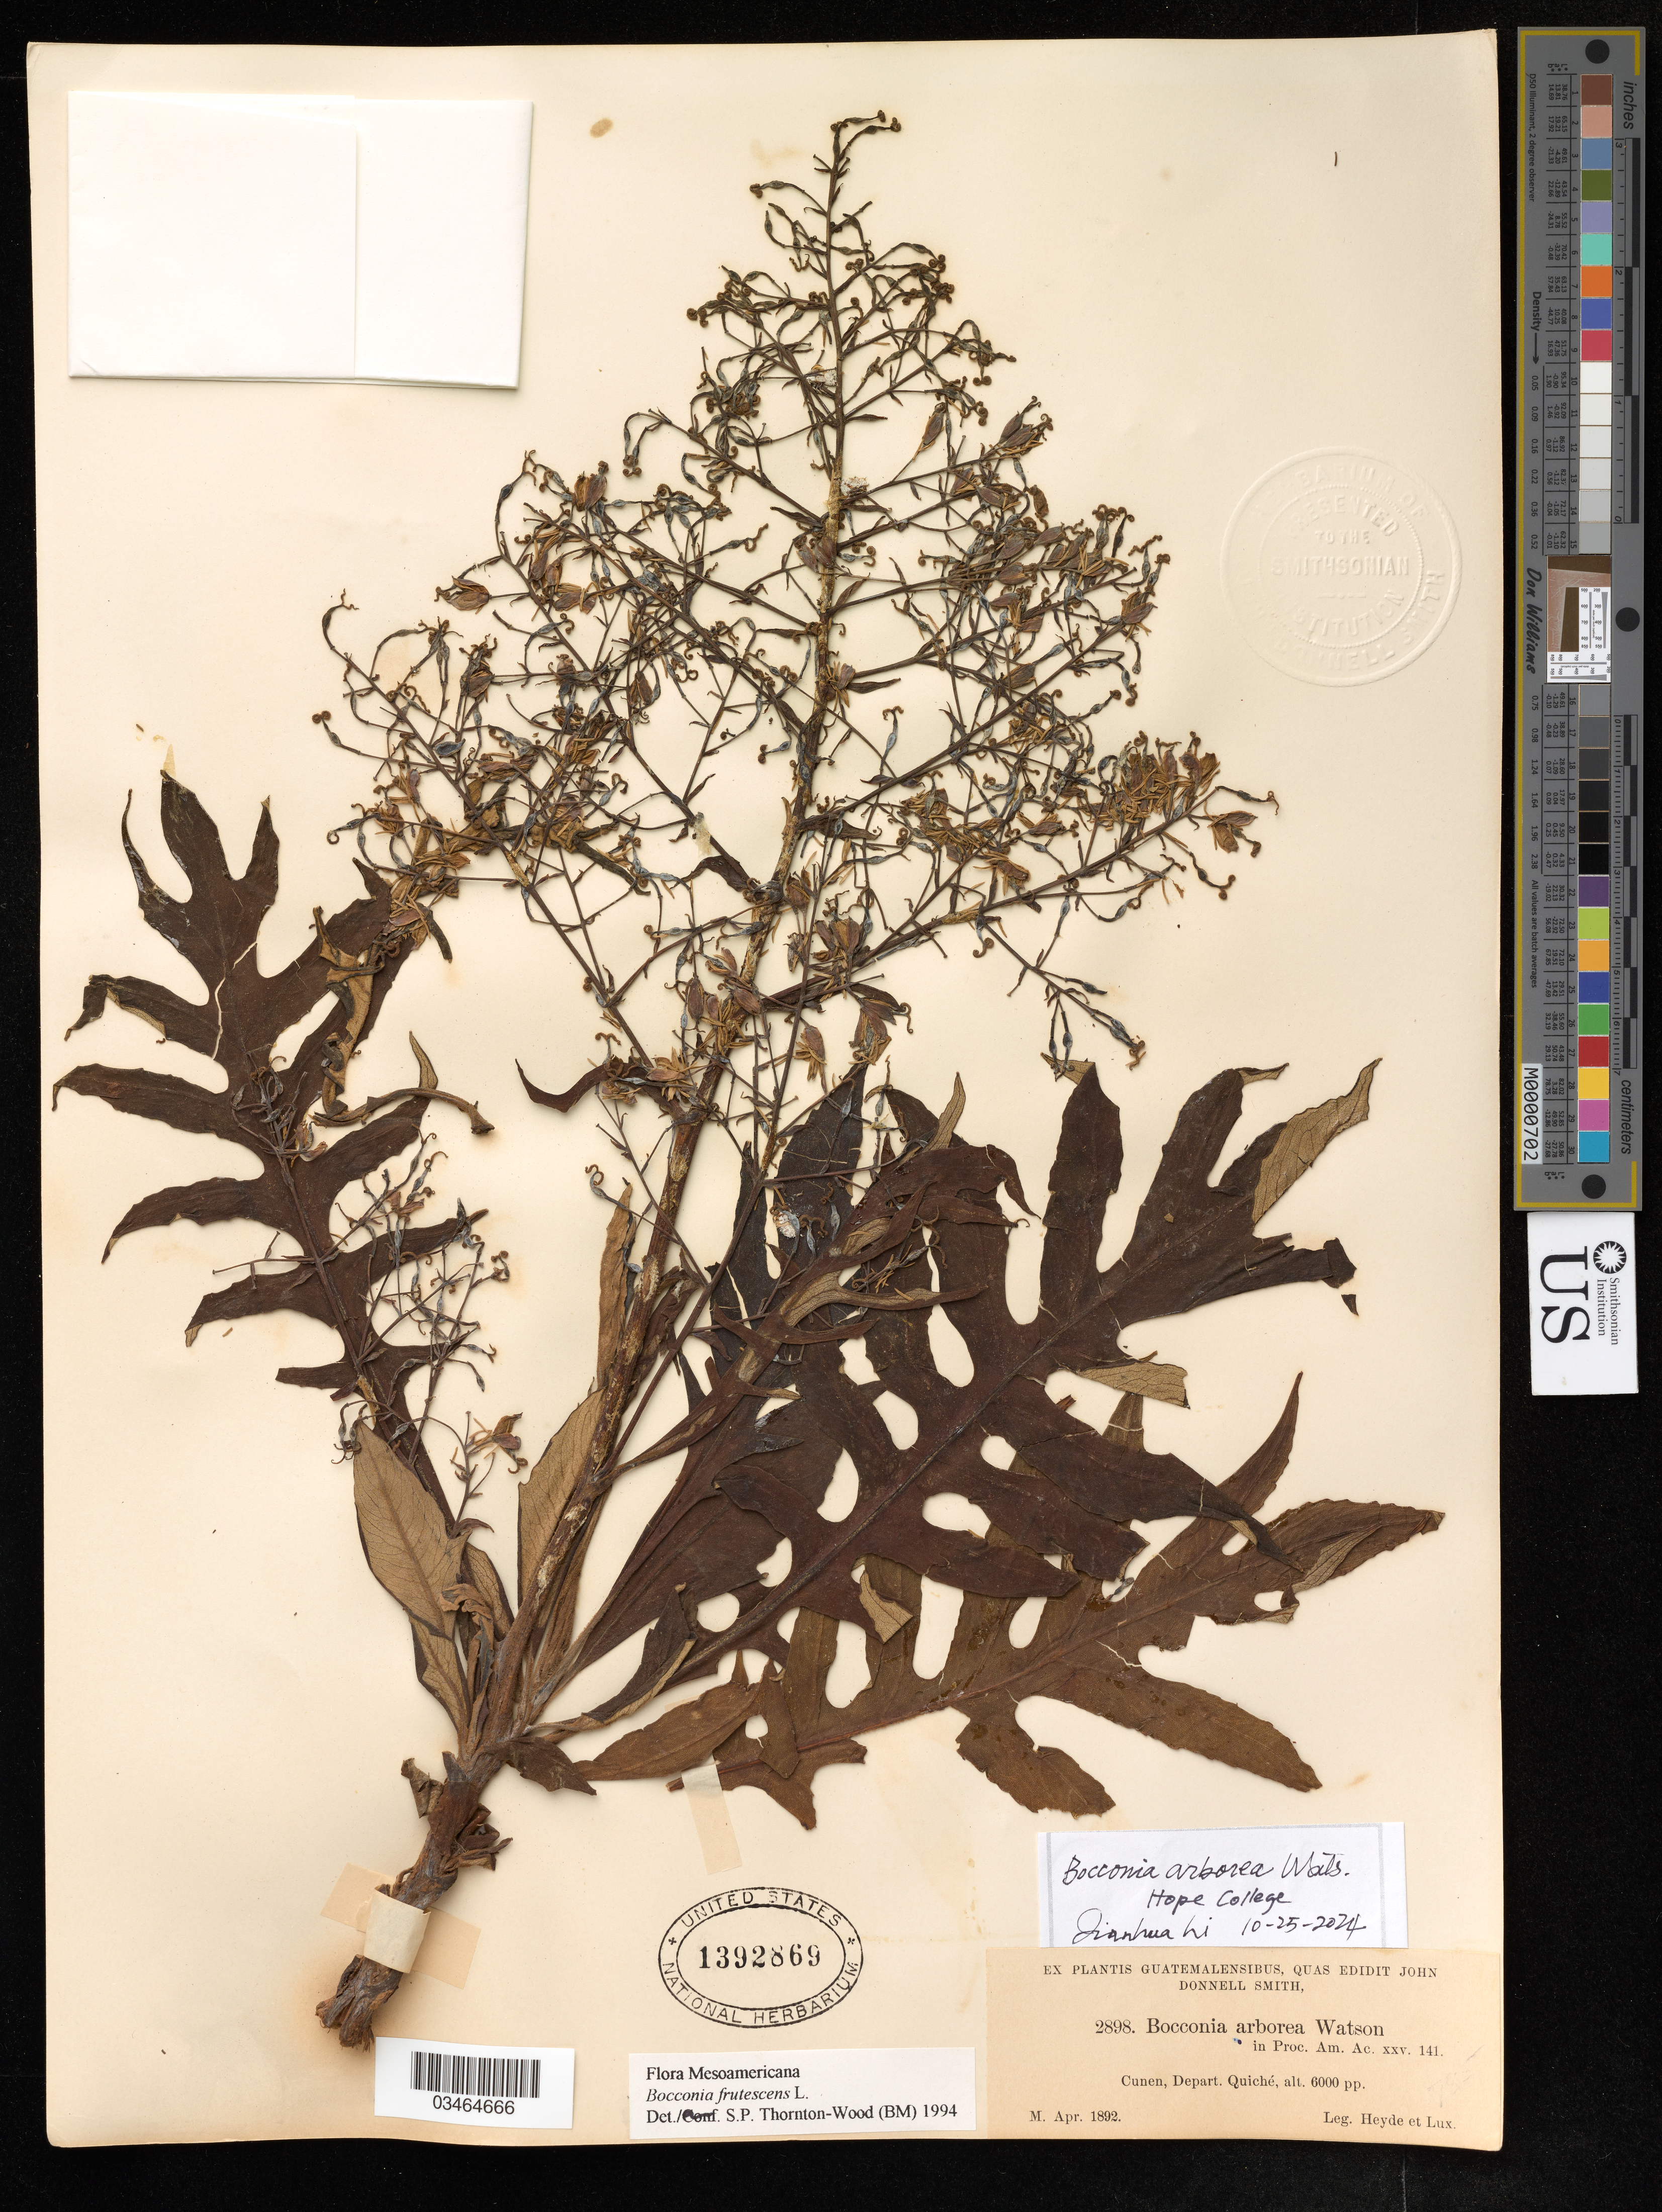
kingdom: Plantae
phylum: Tracheophyta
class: Magnoliopsida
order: Ranunculales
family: Papaveraceae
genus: Bocconia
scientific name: Bocconia arborea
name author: S. Watson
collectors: Heyde & Lux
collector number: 2898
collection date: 1892-04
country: Guatemala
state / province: El Quiche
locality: Cunen.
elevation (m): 1829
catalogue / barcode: US 1392869